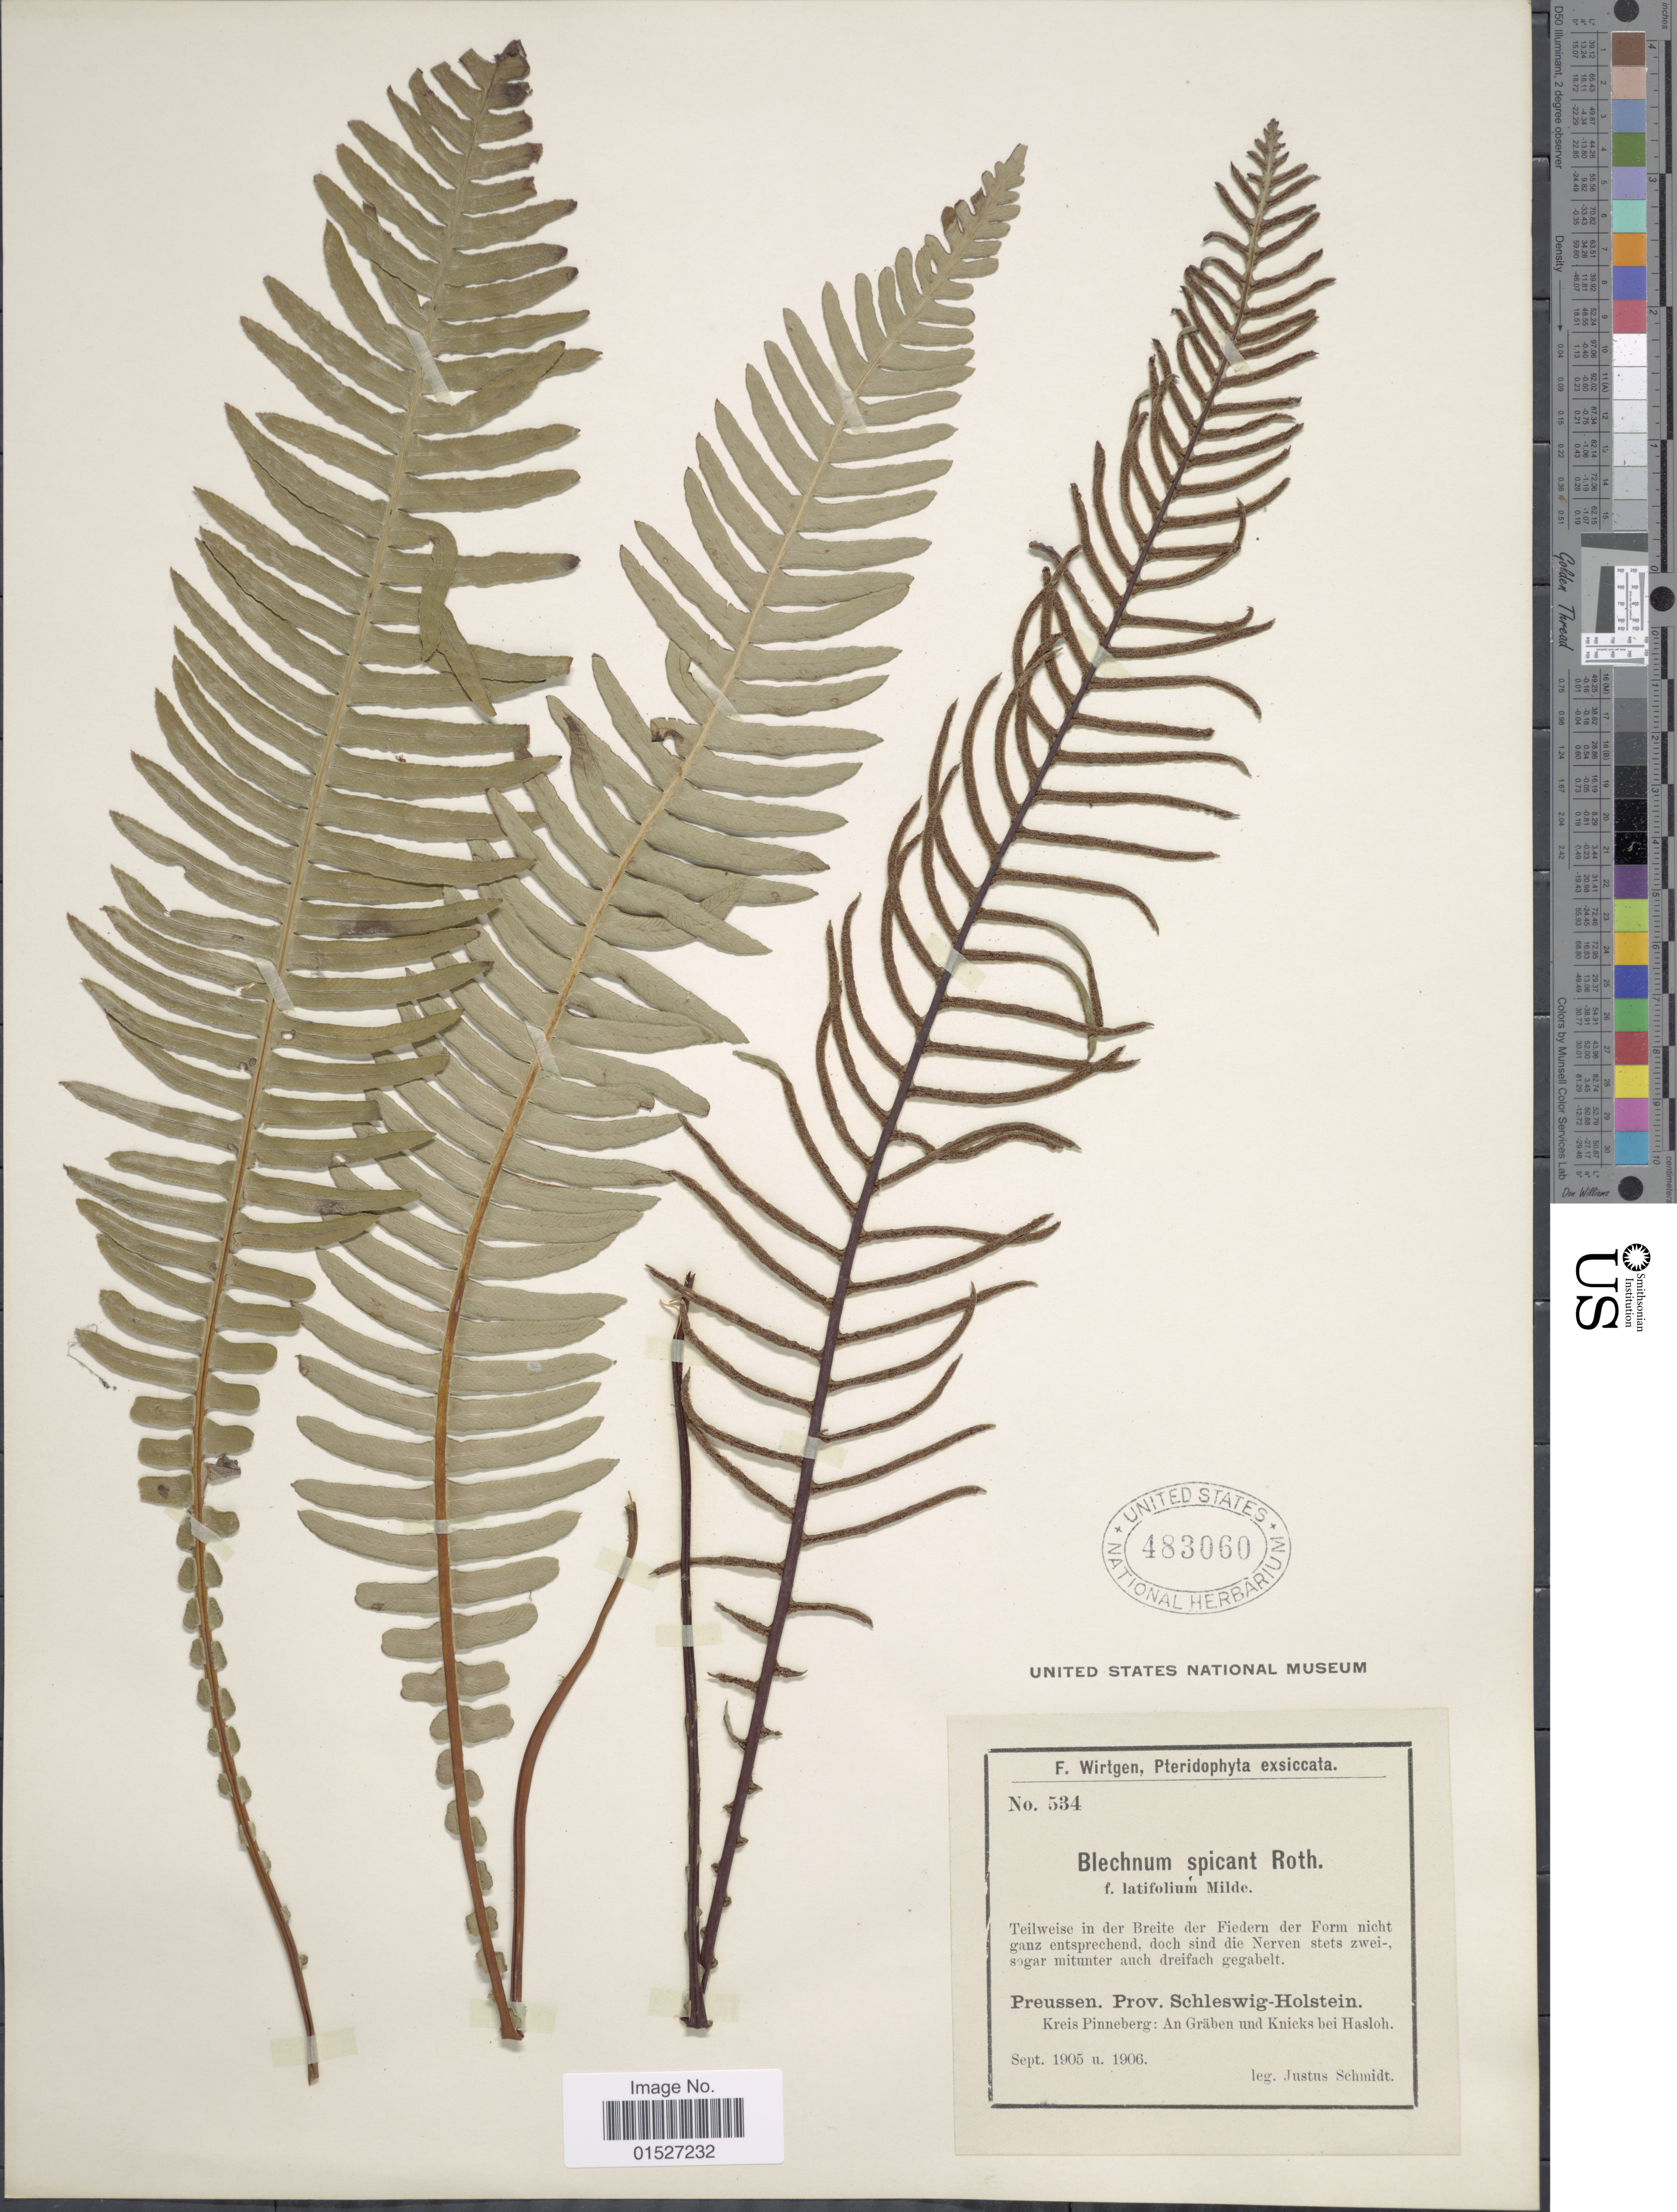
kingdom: Plantae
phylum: Tracheophyta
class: Polypodiopsida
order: Polypodiales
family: Blechnaceae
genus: Blechnum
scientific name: Blechnum spicant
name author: (L.) Sm.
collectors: J. Schmidt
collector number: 534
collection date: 1905-09/1906-09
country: Germany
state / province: Schleswig-Holstein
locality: Preussen. Prov. Schleswig-Holstein. Kreis Pinneberg: An Graben und Knicks bei Hasloh.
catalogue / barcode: US 483060